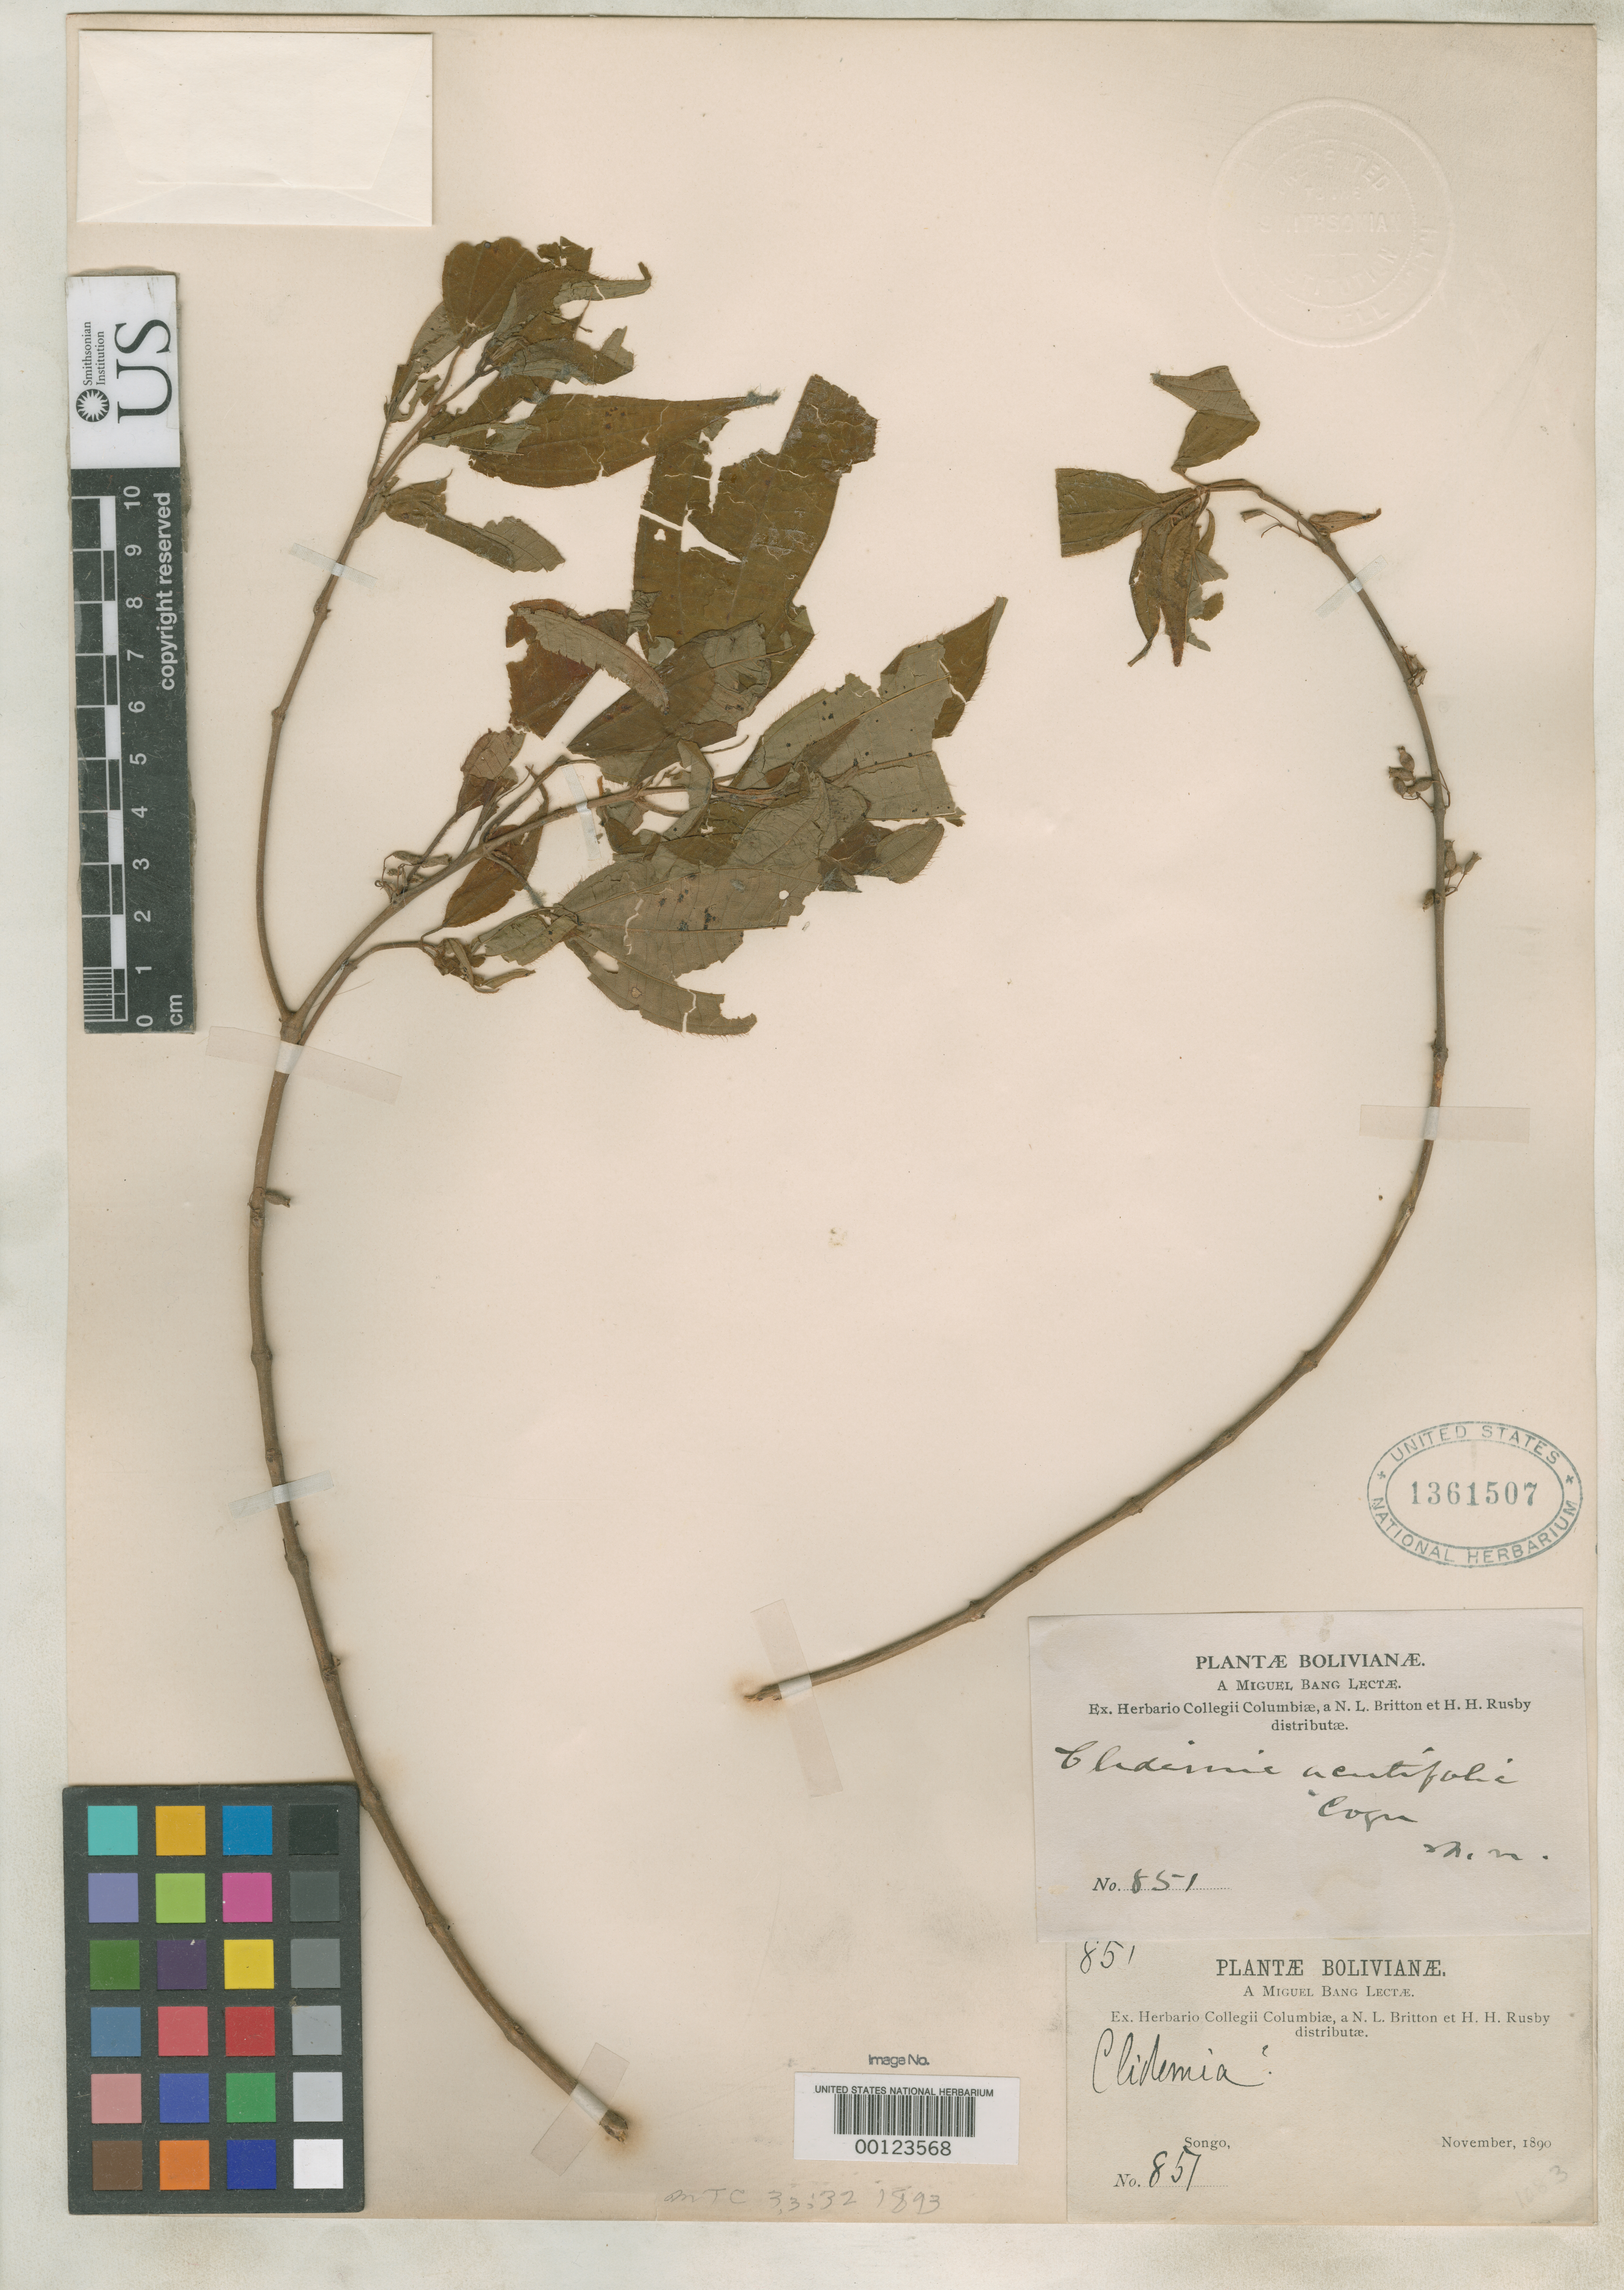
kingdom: Plantae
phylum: Tracheophyta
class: Magnoliopsida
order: Myrtales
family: Melastomataceae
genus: Clidemia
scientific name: Clidemia acutifolia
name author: Cogn.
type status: Isotype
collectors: M. Bang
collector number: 851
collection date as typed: Nov 1890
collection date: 1890-11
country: Bolivia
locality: Songo.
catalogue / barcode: US 1361507